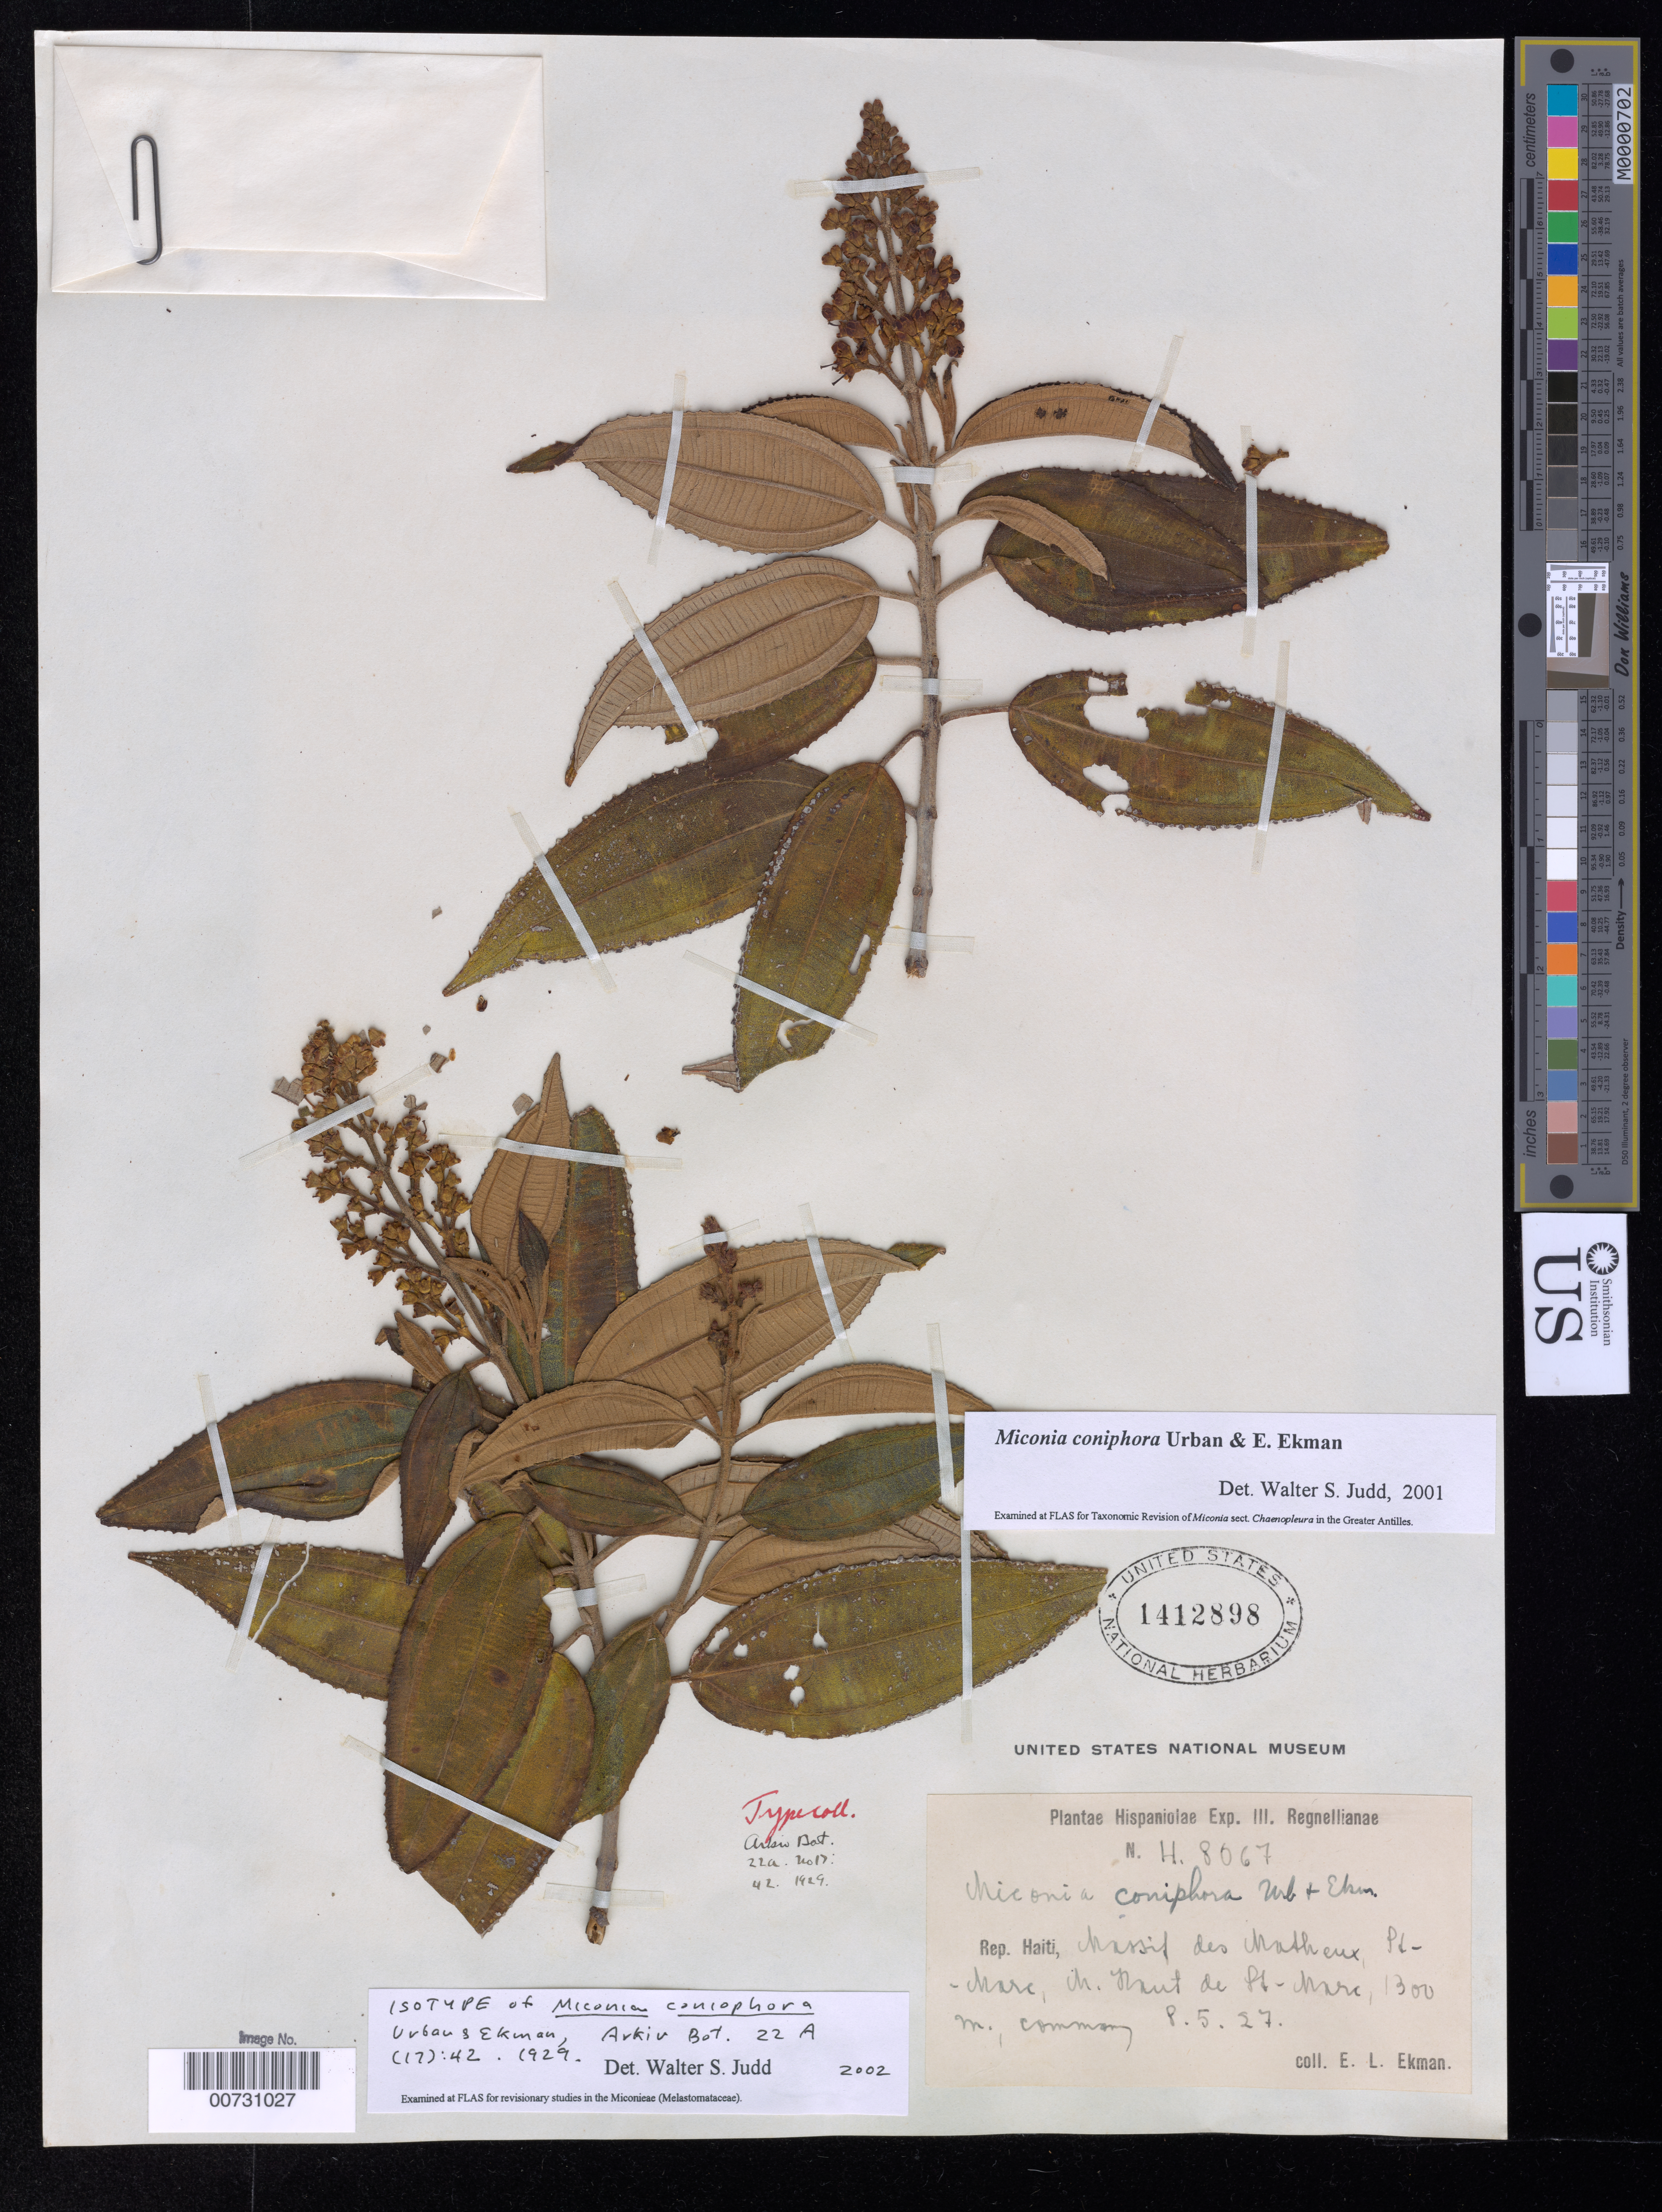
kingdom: Plantae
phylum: Tracheophyta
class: Magnoliopsida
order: Myrtales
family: Melastomataceae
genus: Miconia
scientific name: Miconia coniophora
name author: Urb. & Ekman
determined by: Judd, Walter S.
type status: Isotype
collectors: E. L. Ekman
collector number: H 8067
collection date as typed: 08 May 1927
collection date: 1927-05-08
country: Haiti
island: Hispaniola Island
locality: Massif des Matheux, St.-Marc, M. Haut de St.-Marc.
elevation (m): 1300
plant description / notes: Spelled "coniphora" on label.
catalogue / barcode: US 1412898